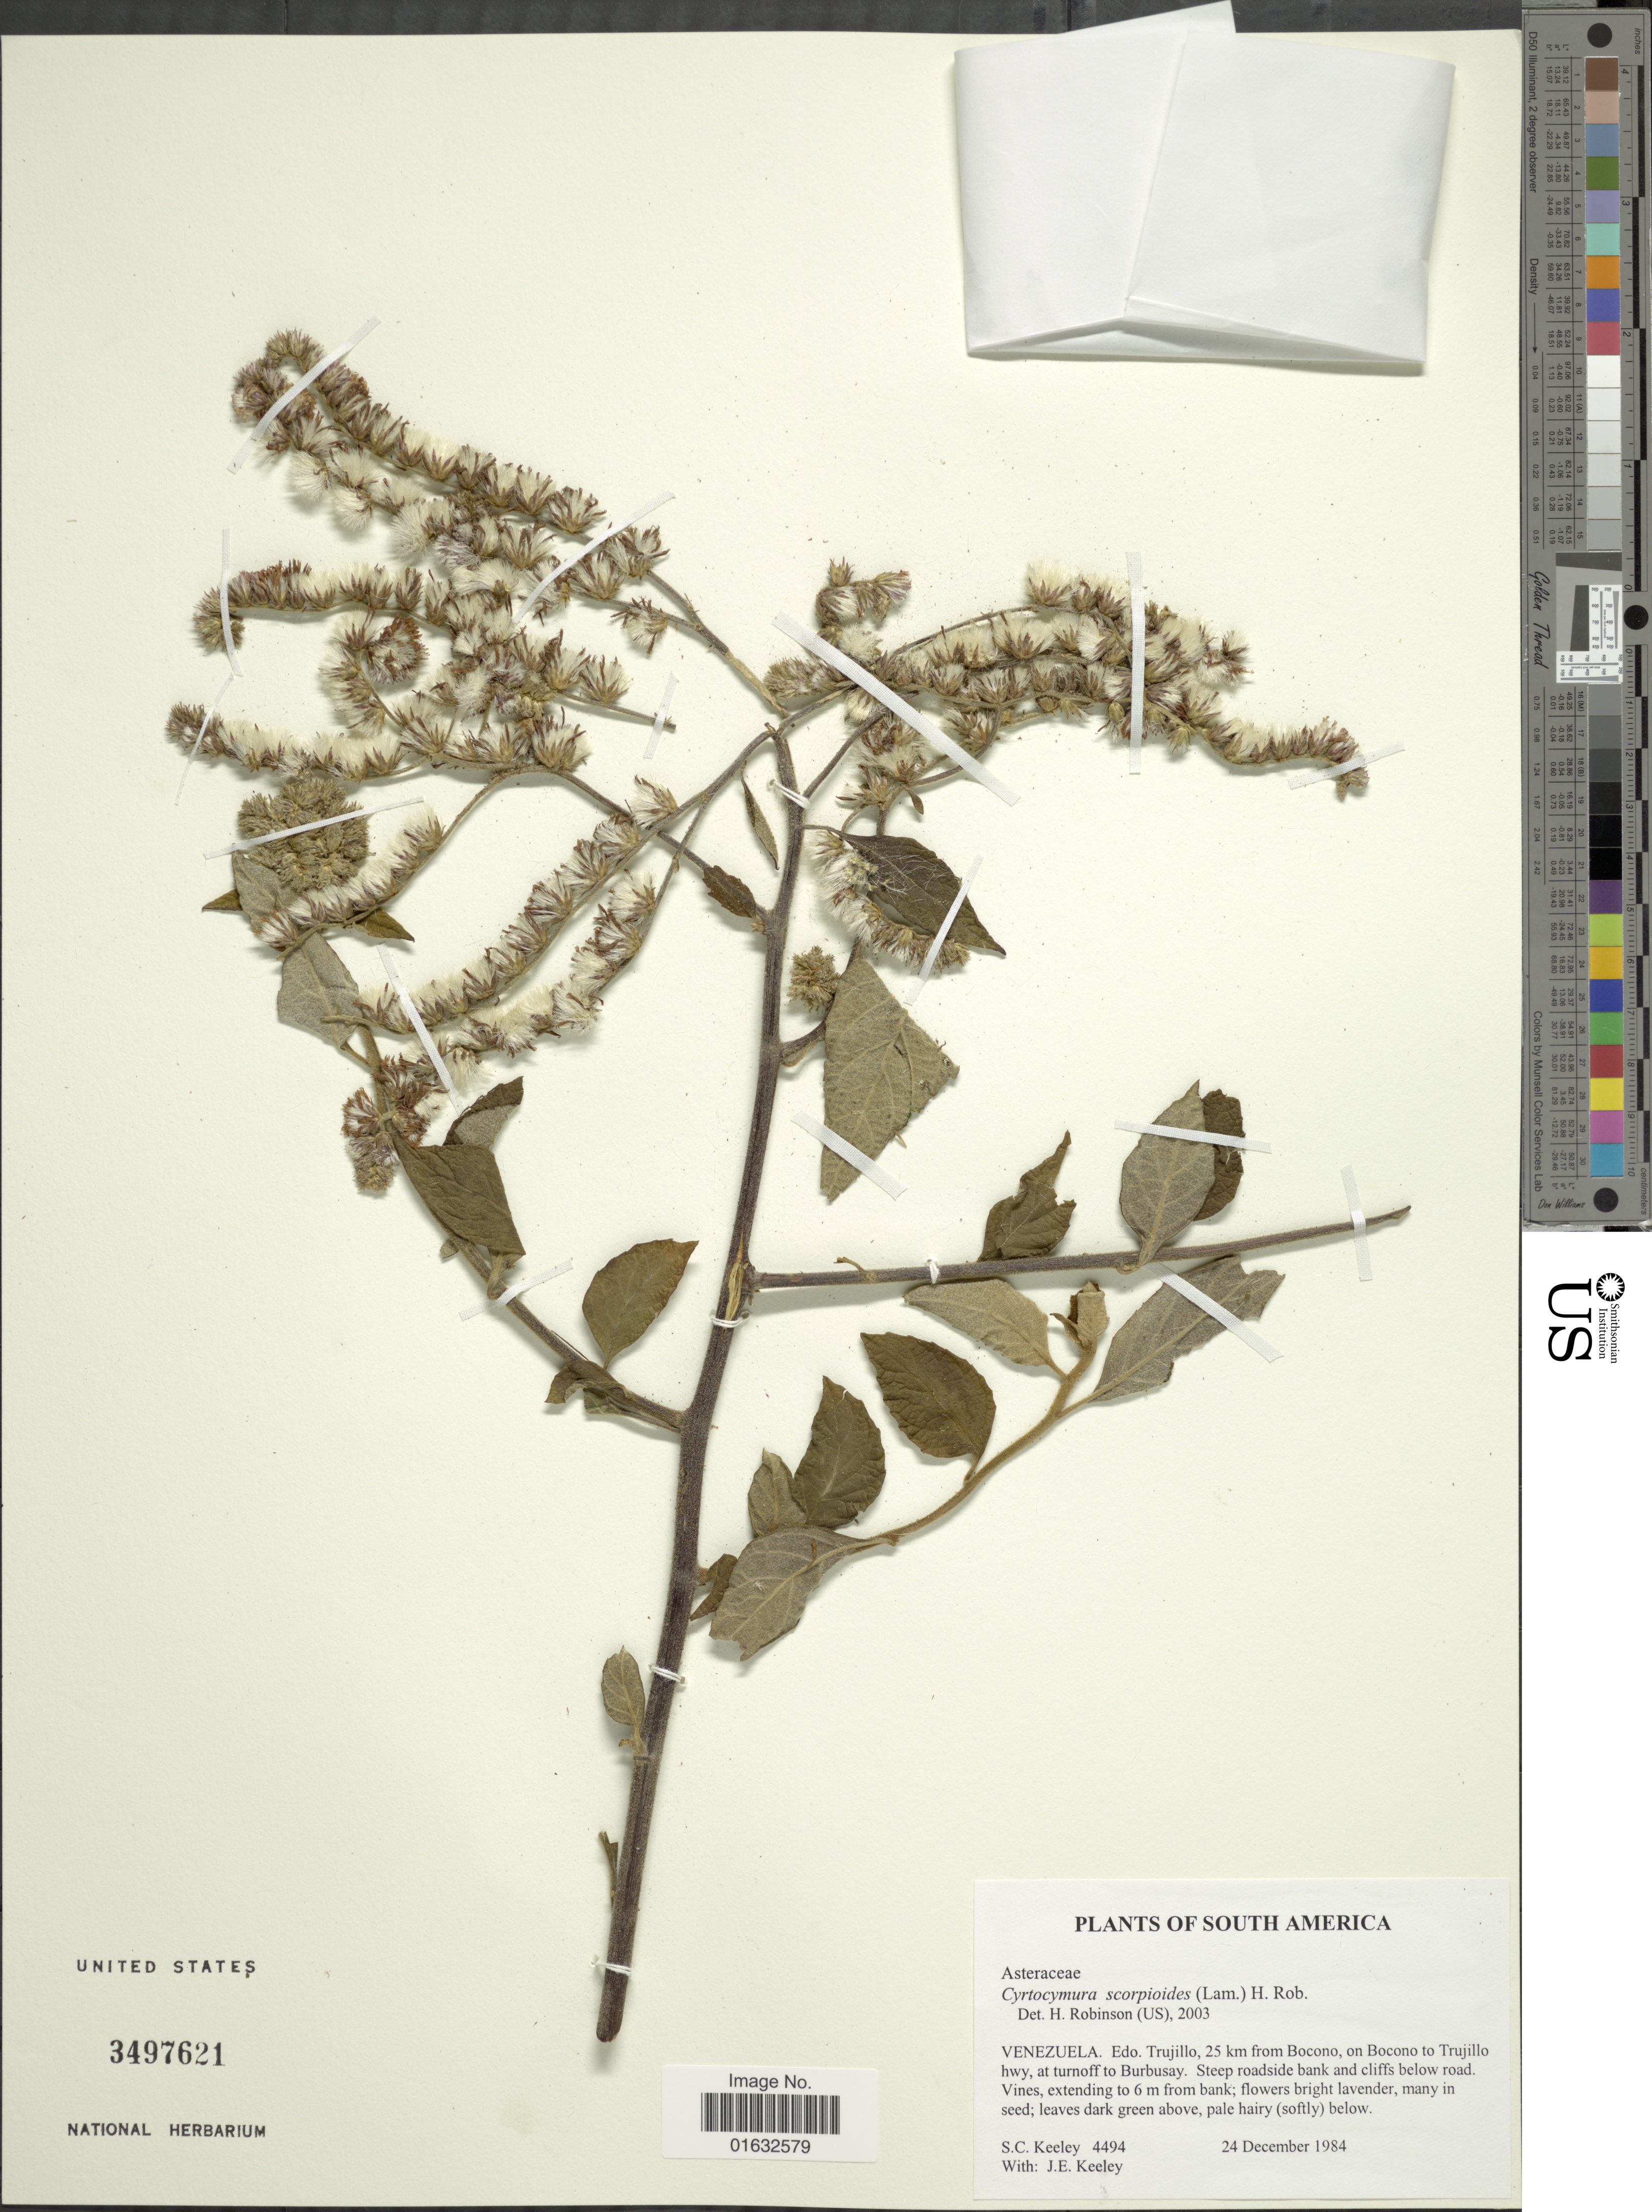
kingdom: Plantae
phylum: Tracheophyta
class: Magnoliopsida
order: Asterales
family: Asteraceae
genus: Cyrtocymura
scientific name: Cyrtocymura scorpioides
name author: (Lam.) H. Rob.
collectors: S. C. Keeley & J. E. Keeley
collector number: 4494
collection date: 1984-12-24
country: Venezuela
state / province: Trujillo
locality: Edo. Trujillo, 25 km from Bocono, on Bocono to Trujillo hwy, at turnoff to Burbusay. Steep roadside bank and; cliffs below road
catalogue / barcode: US 3497621